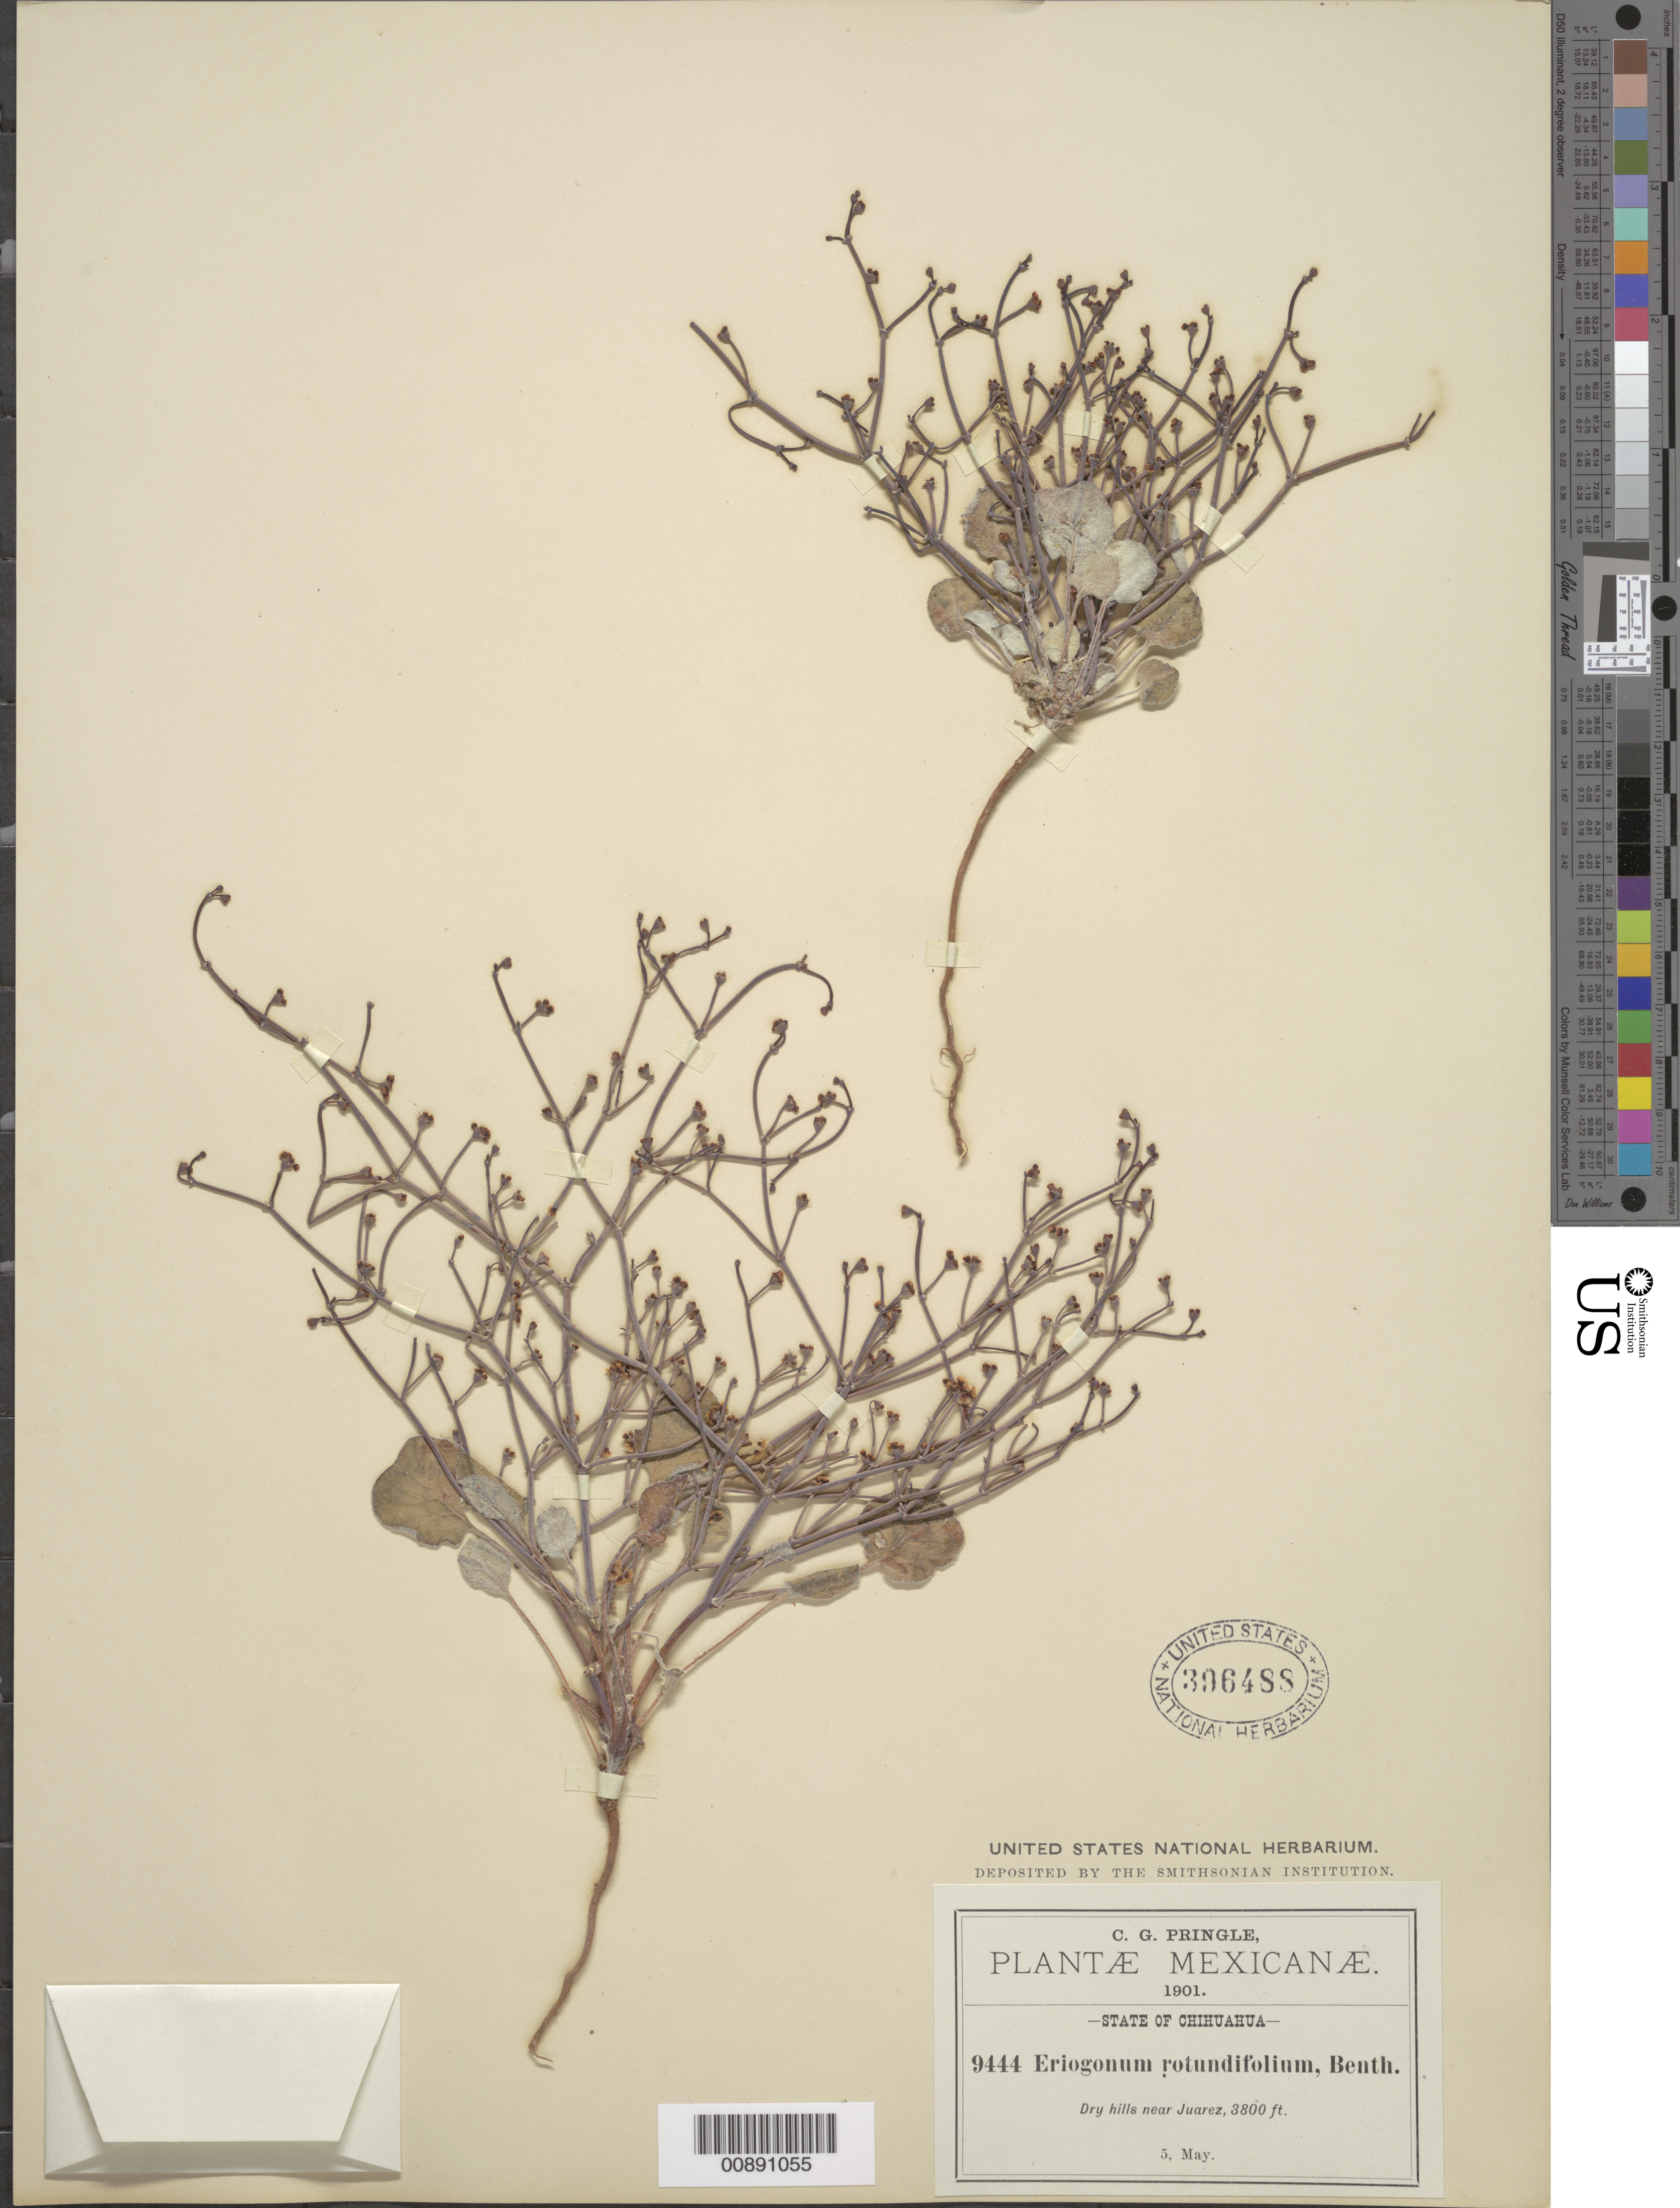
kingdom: Plantae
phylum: Tracheophyta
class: Magnoliopsida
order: Caryophyllales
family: Polygonaceae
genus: Eriogonum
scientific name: Eriogonum rotundifolium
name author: Benth.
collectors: C. G. Pringle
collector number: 9444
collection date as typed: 05 May 1901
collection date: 1901-05-05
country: Mexico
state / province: Chihuahua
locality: Near Juárez, Chihuahua.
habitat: Dry hills.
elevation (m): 1158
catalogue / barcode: US 396488